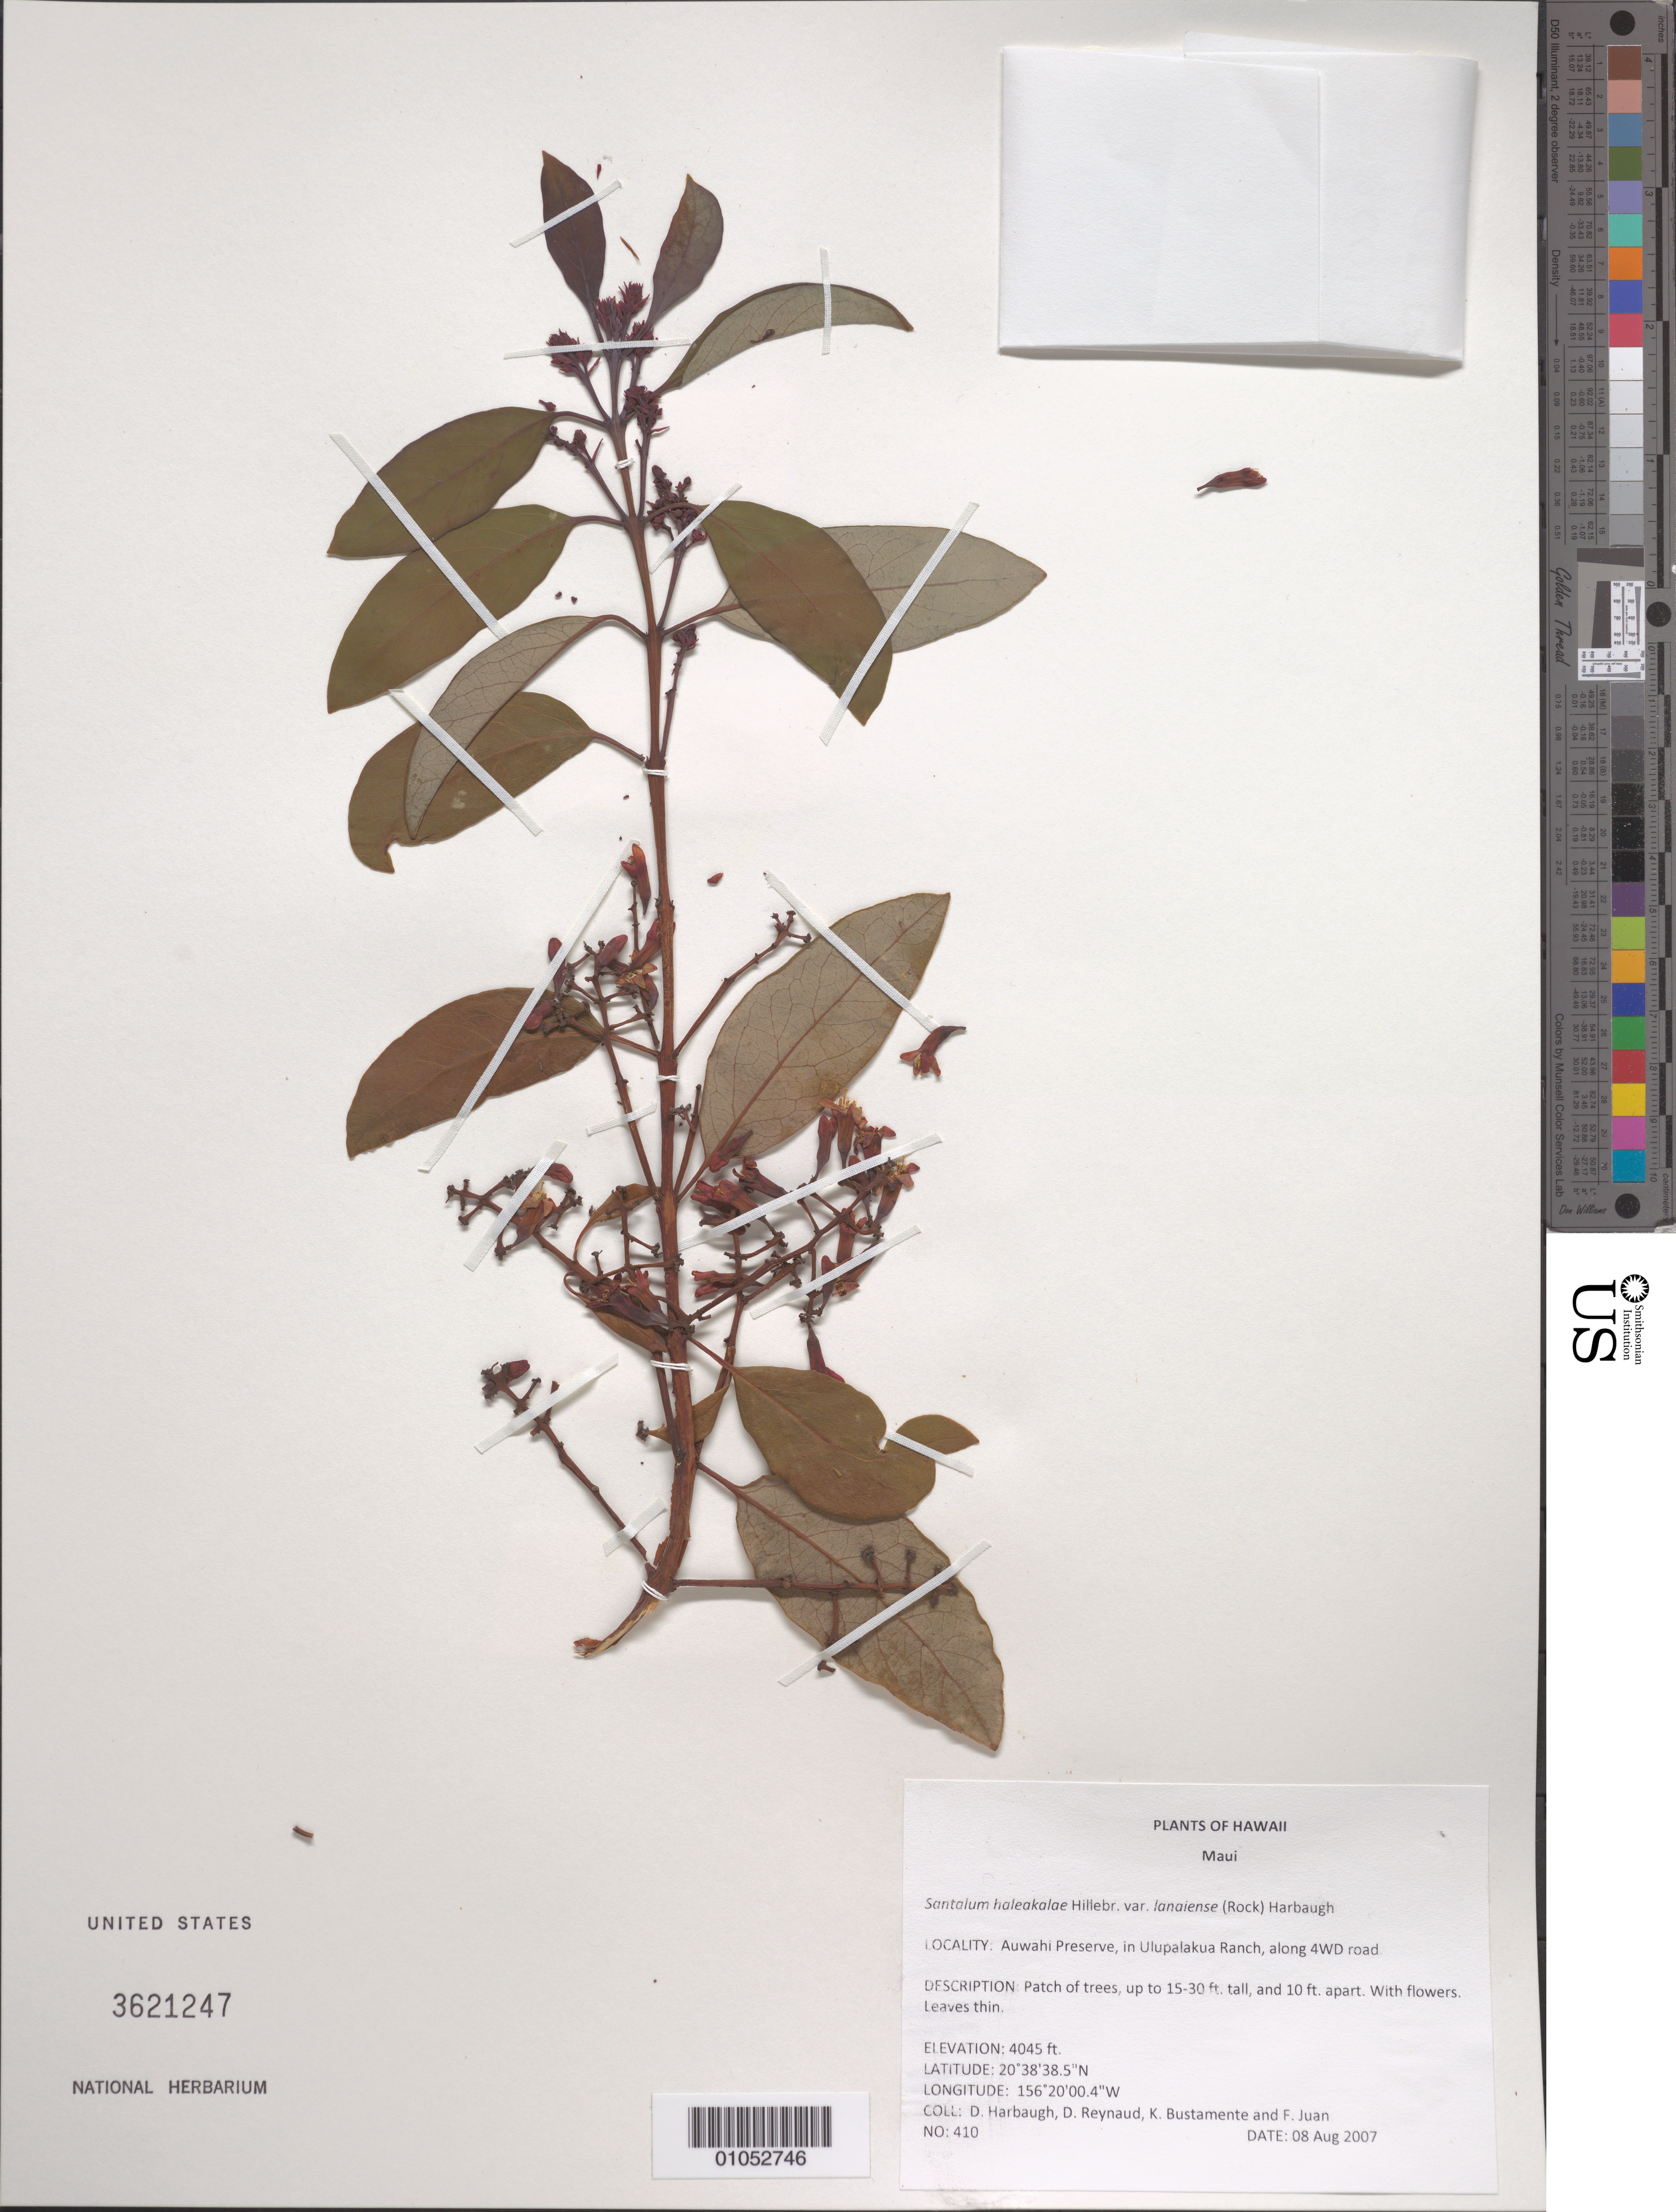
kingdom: Plantae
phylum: Tracheophyta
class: Magnoliopsida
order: Santalales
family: Santalaceae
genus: Santalum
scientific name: Santalum haleakalae var. lanaiense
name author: (Rock) Harbaugh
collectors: D. Harbaugh, D. Reynaud, K. M. Bustamente & F. Juan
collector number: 410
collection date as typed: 8 Aug 2007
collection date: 2007-08-08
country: United States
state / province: Hawaii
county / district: Maui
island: Maui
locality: Auwahi Preserve, in Ulupalakua Ranch, along 4WD road.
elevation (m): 1233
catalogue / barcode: US 3621247